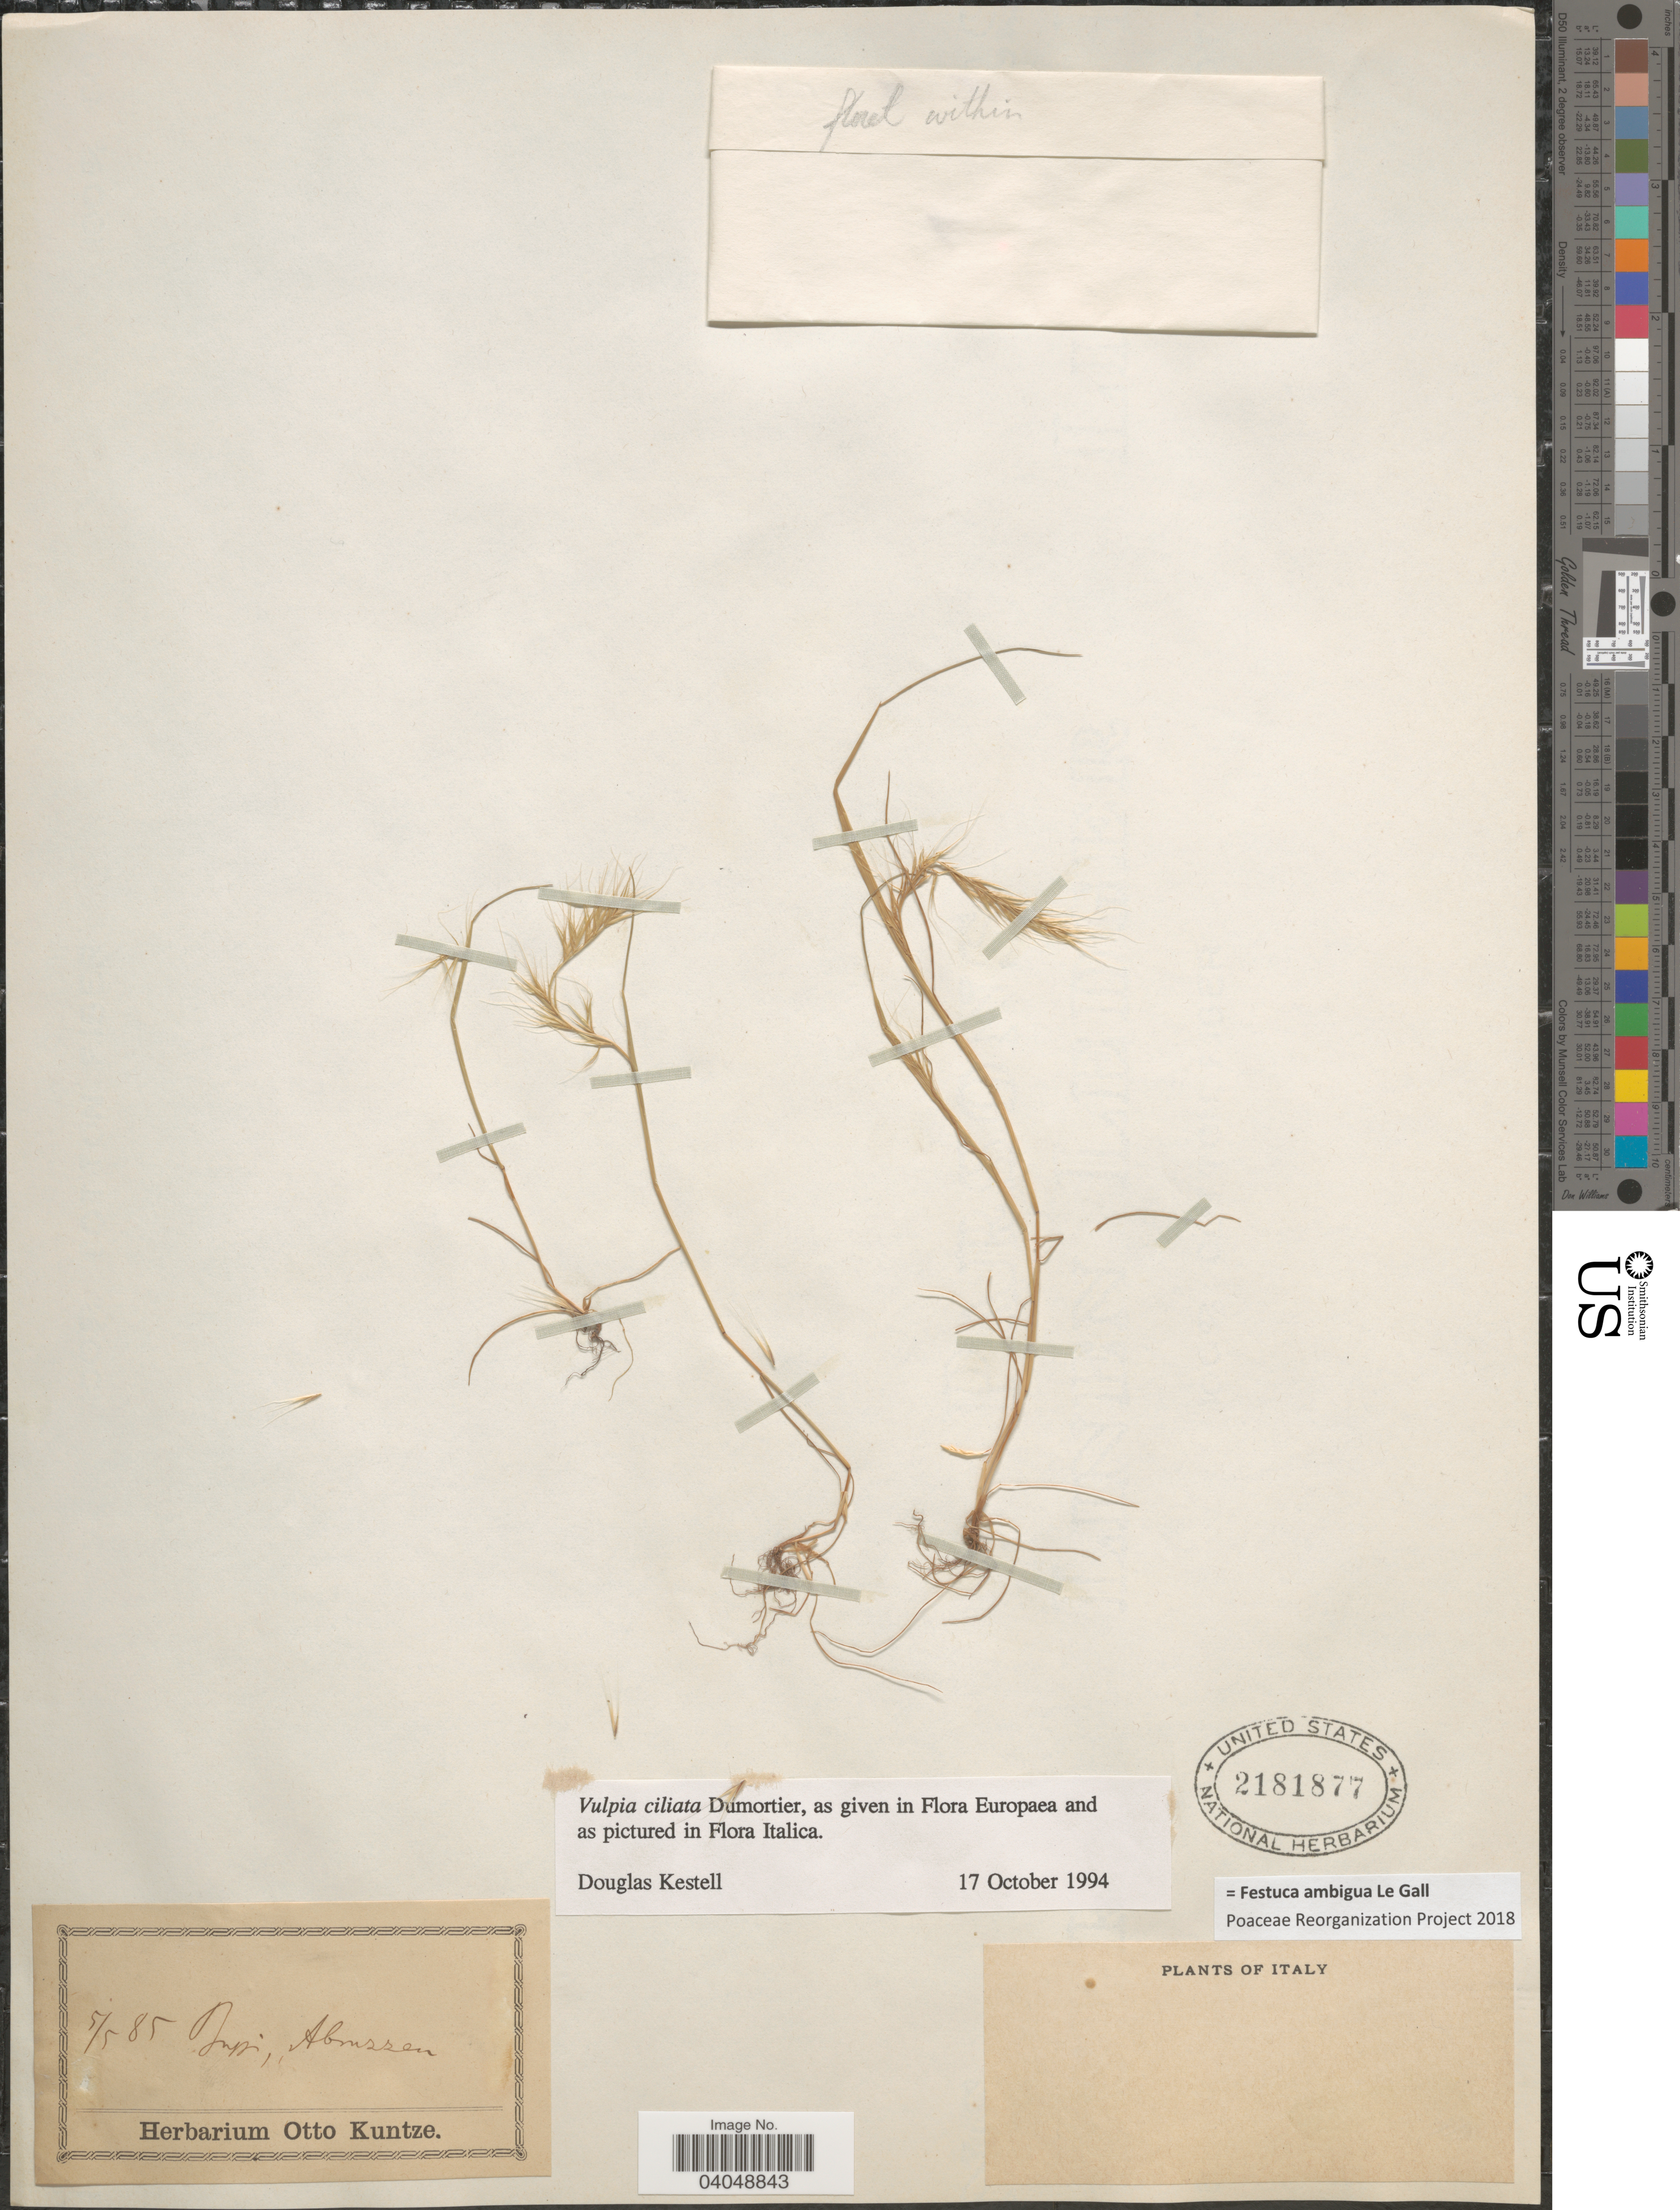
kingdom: Plantae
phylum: Tracheophyta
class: Liliopsida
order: Poales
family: Poaceae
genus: Festuca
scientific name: Festuca ambigua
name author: Le Gall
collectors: ex herb. Otto Kuntze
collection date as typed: Transcribed d/m/y: 5/5/85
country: Italy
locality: Bussi, Abruzzen.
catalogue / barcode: US 2181877